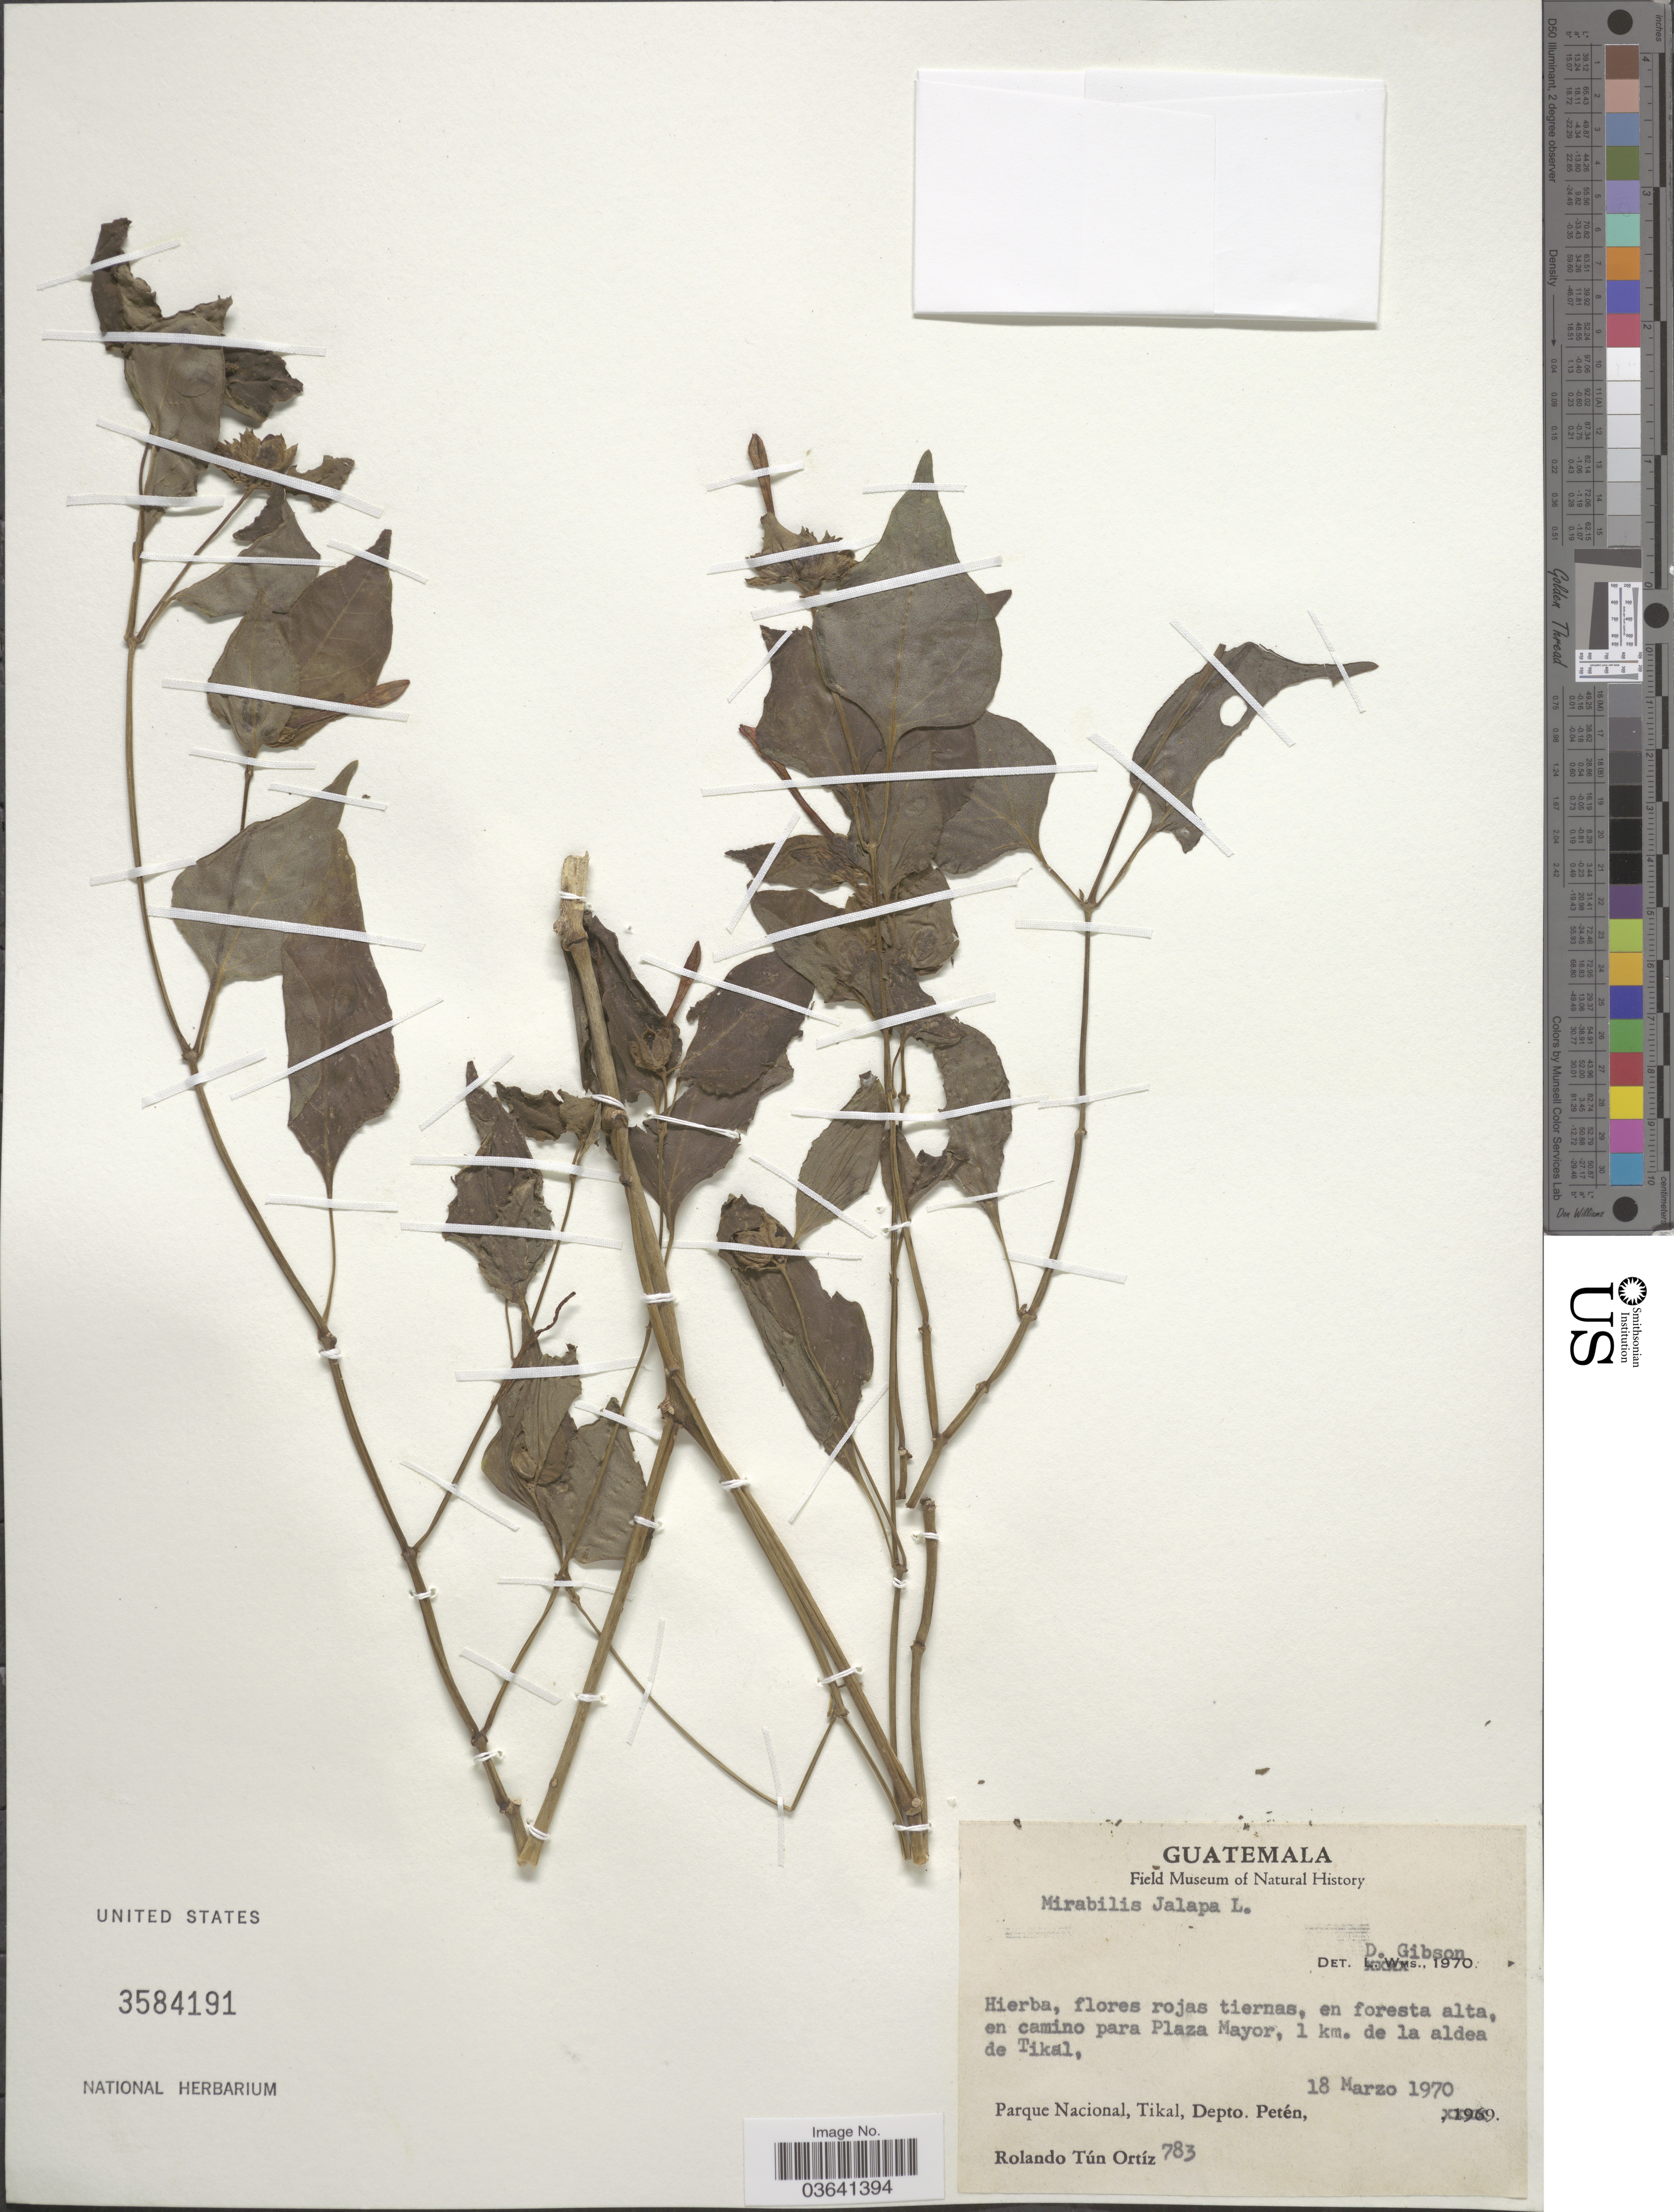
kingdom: Plantae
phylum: Tracheophyta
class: Magnoliopsida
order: Caryophyllales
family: Nyctaginaceae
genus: Mirabilis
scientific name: Mirabilis jalapa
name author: L.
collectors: R. T. Ortíz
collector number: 783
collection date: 1970-03-18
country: Guatemala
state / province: El Petén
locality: En camino para Plaza Mayor, 1 km. de la aldea de Tikal, Parque Nacional, Tikal, Depto. Petén.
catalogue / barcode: US 3584191